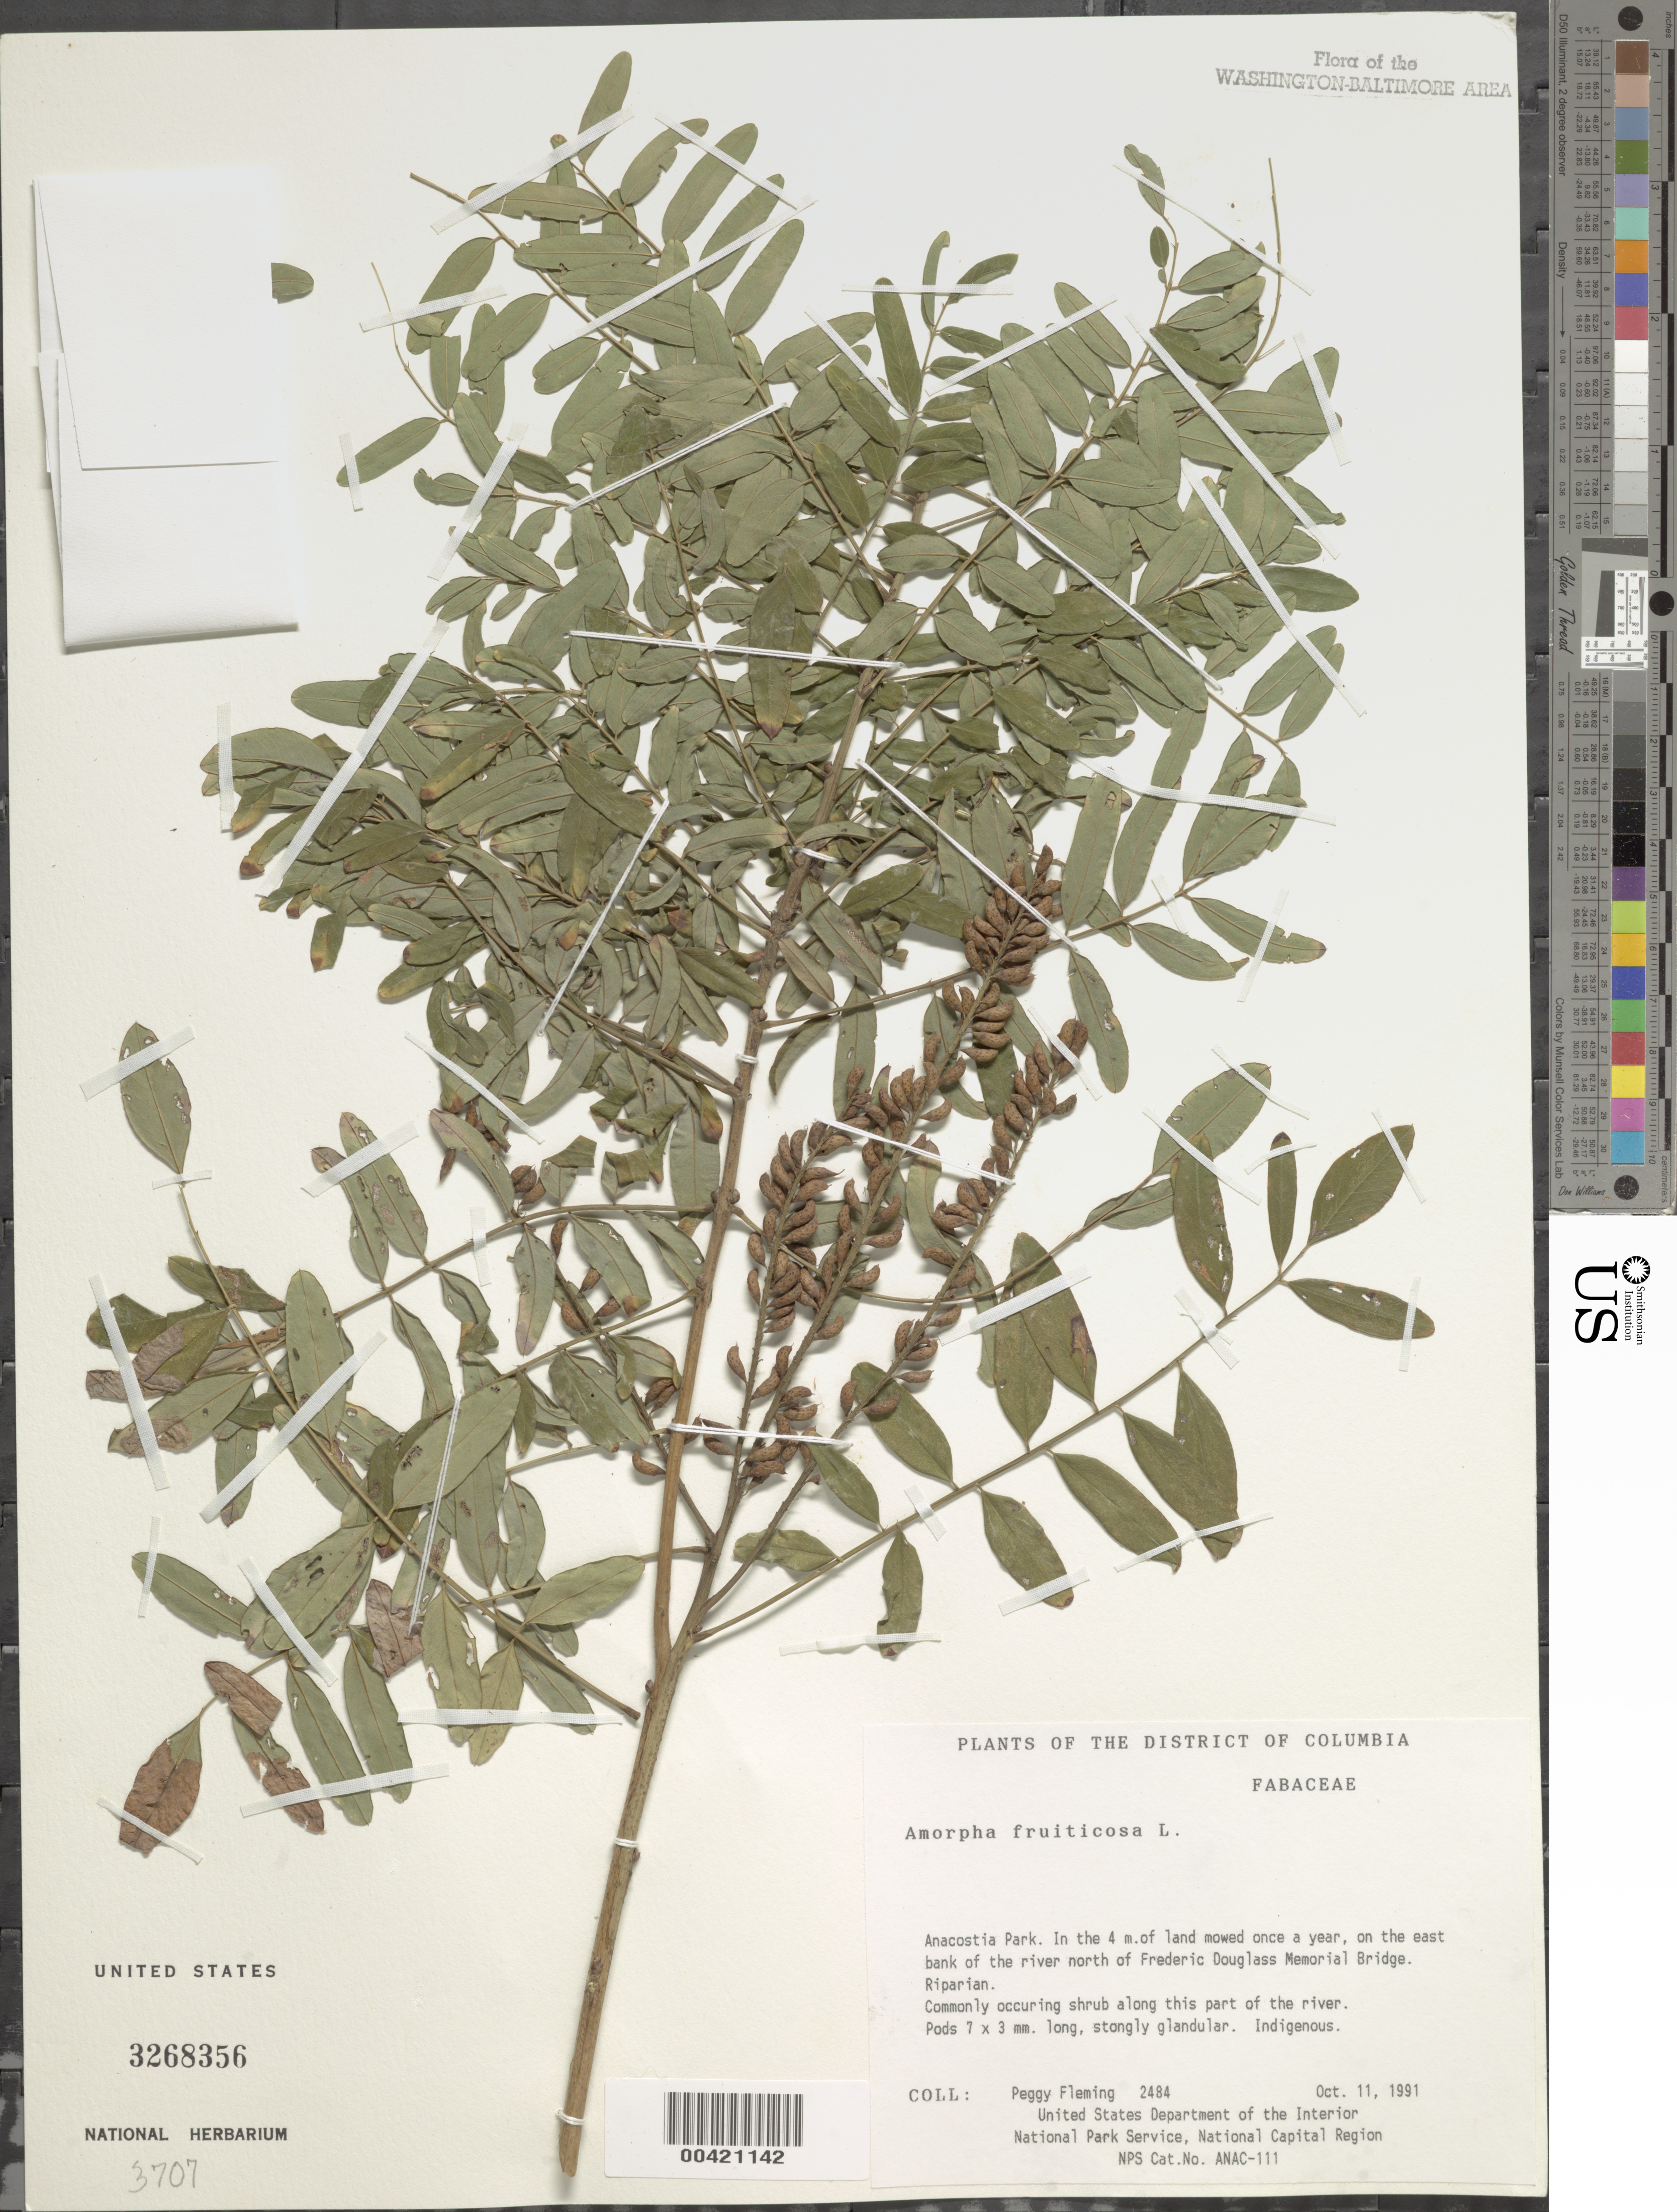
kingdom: Plantae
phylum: Tracheophyta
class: Magnoliopsida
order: Fabales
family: Fabaceae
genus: Amorpha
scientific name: Amorpha fruticosa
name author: L.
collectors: P. Fleming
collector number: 2484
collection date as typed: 11 Oct 1991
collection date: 1991-10-11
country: United States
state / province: District of Columbia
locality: Anacostia Park, E bank of river, N of Douglass Memorial Bridge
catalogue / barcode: US 3268356